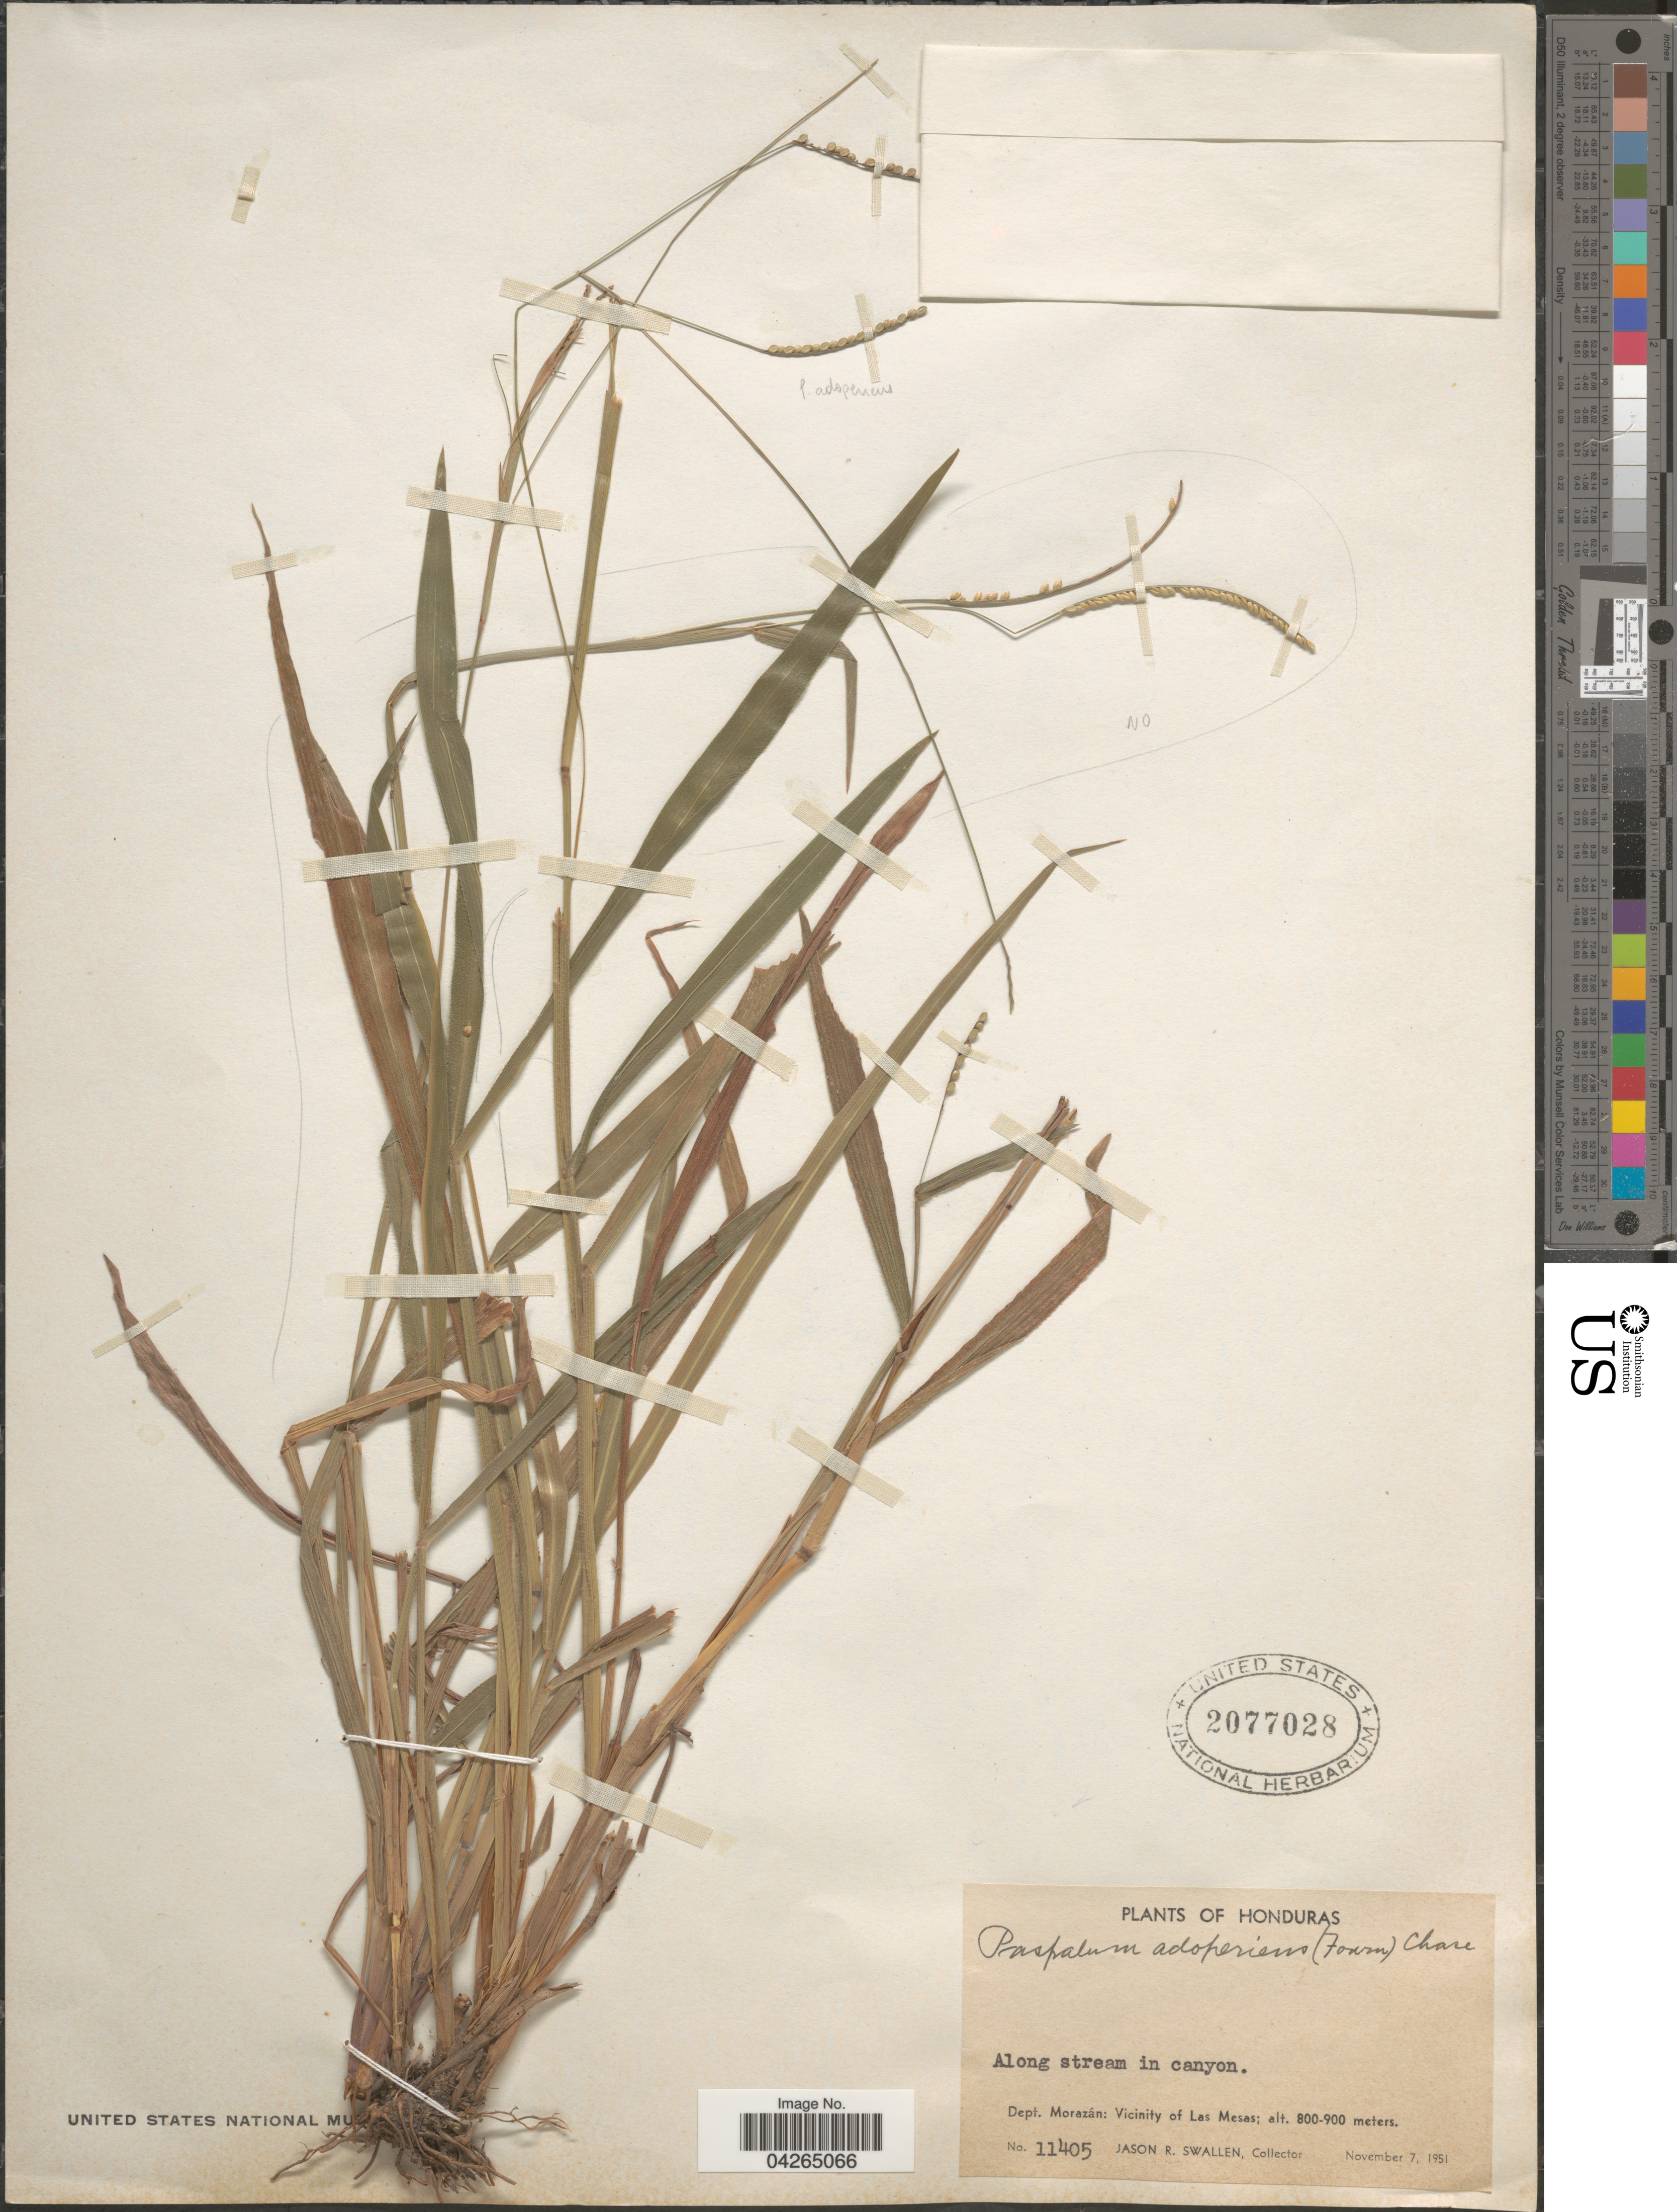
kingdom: Plantae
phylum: Tracheophyta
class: Liliopsida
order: Poales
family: Poaceae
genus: Paspalum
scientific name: Paspalum adoperiens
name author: (E. Fourn.) Chase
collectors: J. R. Swallen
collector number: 11405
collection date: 1951-11-07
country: Honduras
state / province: Fco. Morazán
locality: Dept. Morazán: Vicinity of Las Mesas.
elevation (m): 800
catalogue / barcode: US 2077028